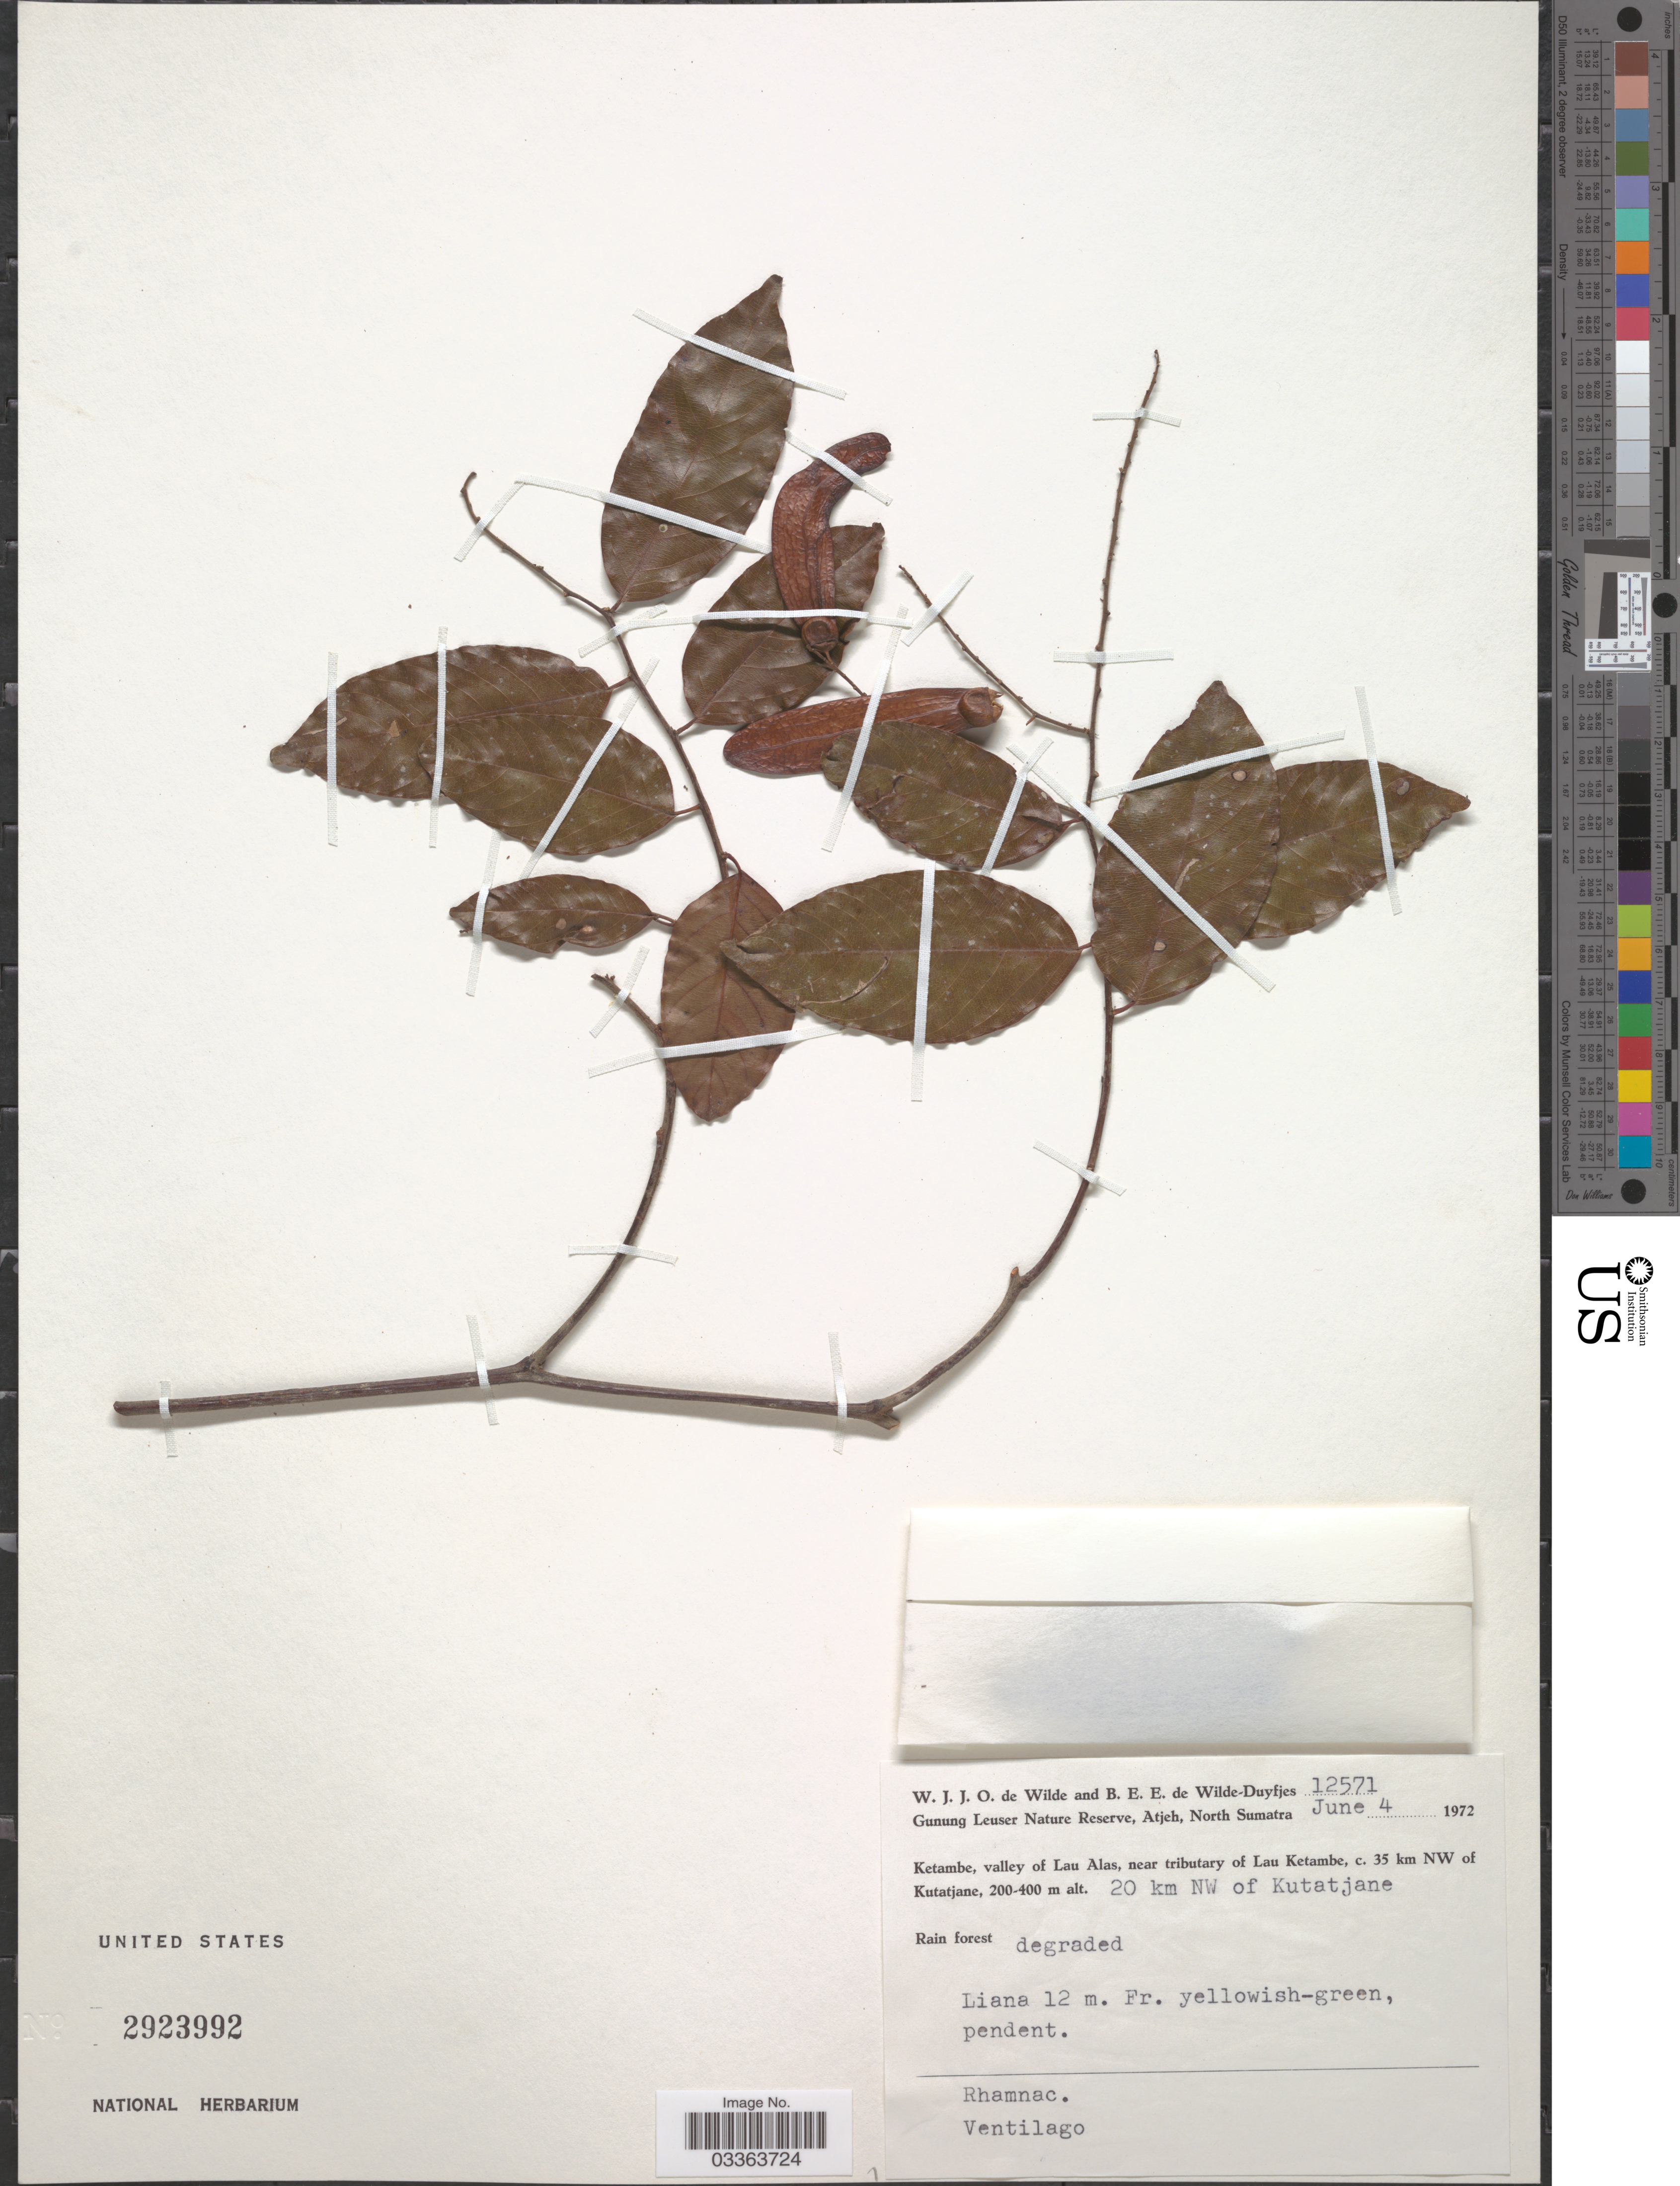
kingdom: Plantae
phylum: Tracheophyta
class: Magnoliopsida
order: Rosales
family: Rhamnaceae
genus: Smythea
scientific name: Smythea sp.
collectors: W. J. de Wilde & B. E. de Wilde-Duyfjes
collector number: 12571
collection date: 1972-06-04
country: Indonesia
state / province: Sumatra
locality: Gunung Leuser Nature Reserve, Atjeh, North Sumatra. Ketambe, valley of Lau Alas, near tributary of Lau Ketambe, c. 35 km NW of Kutatjane. 20 km NW of Kutatjane.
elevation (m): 200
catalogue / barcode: US 2923992